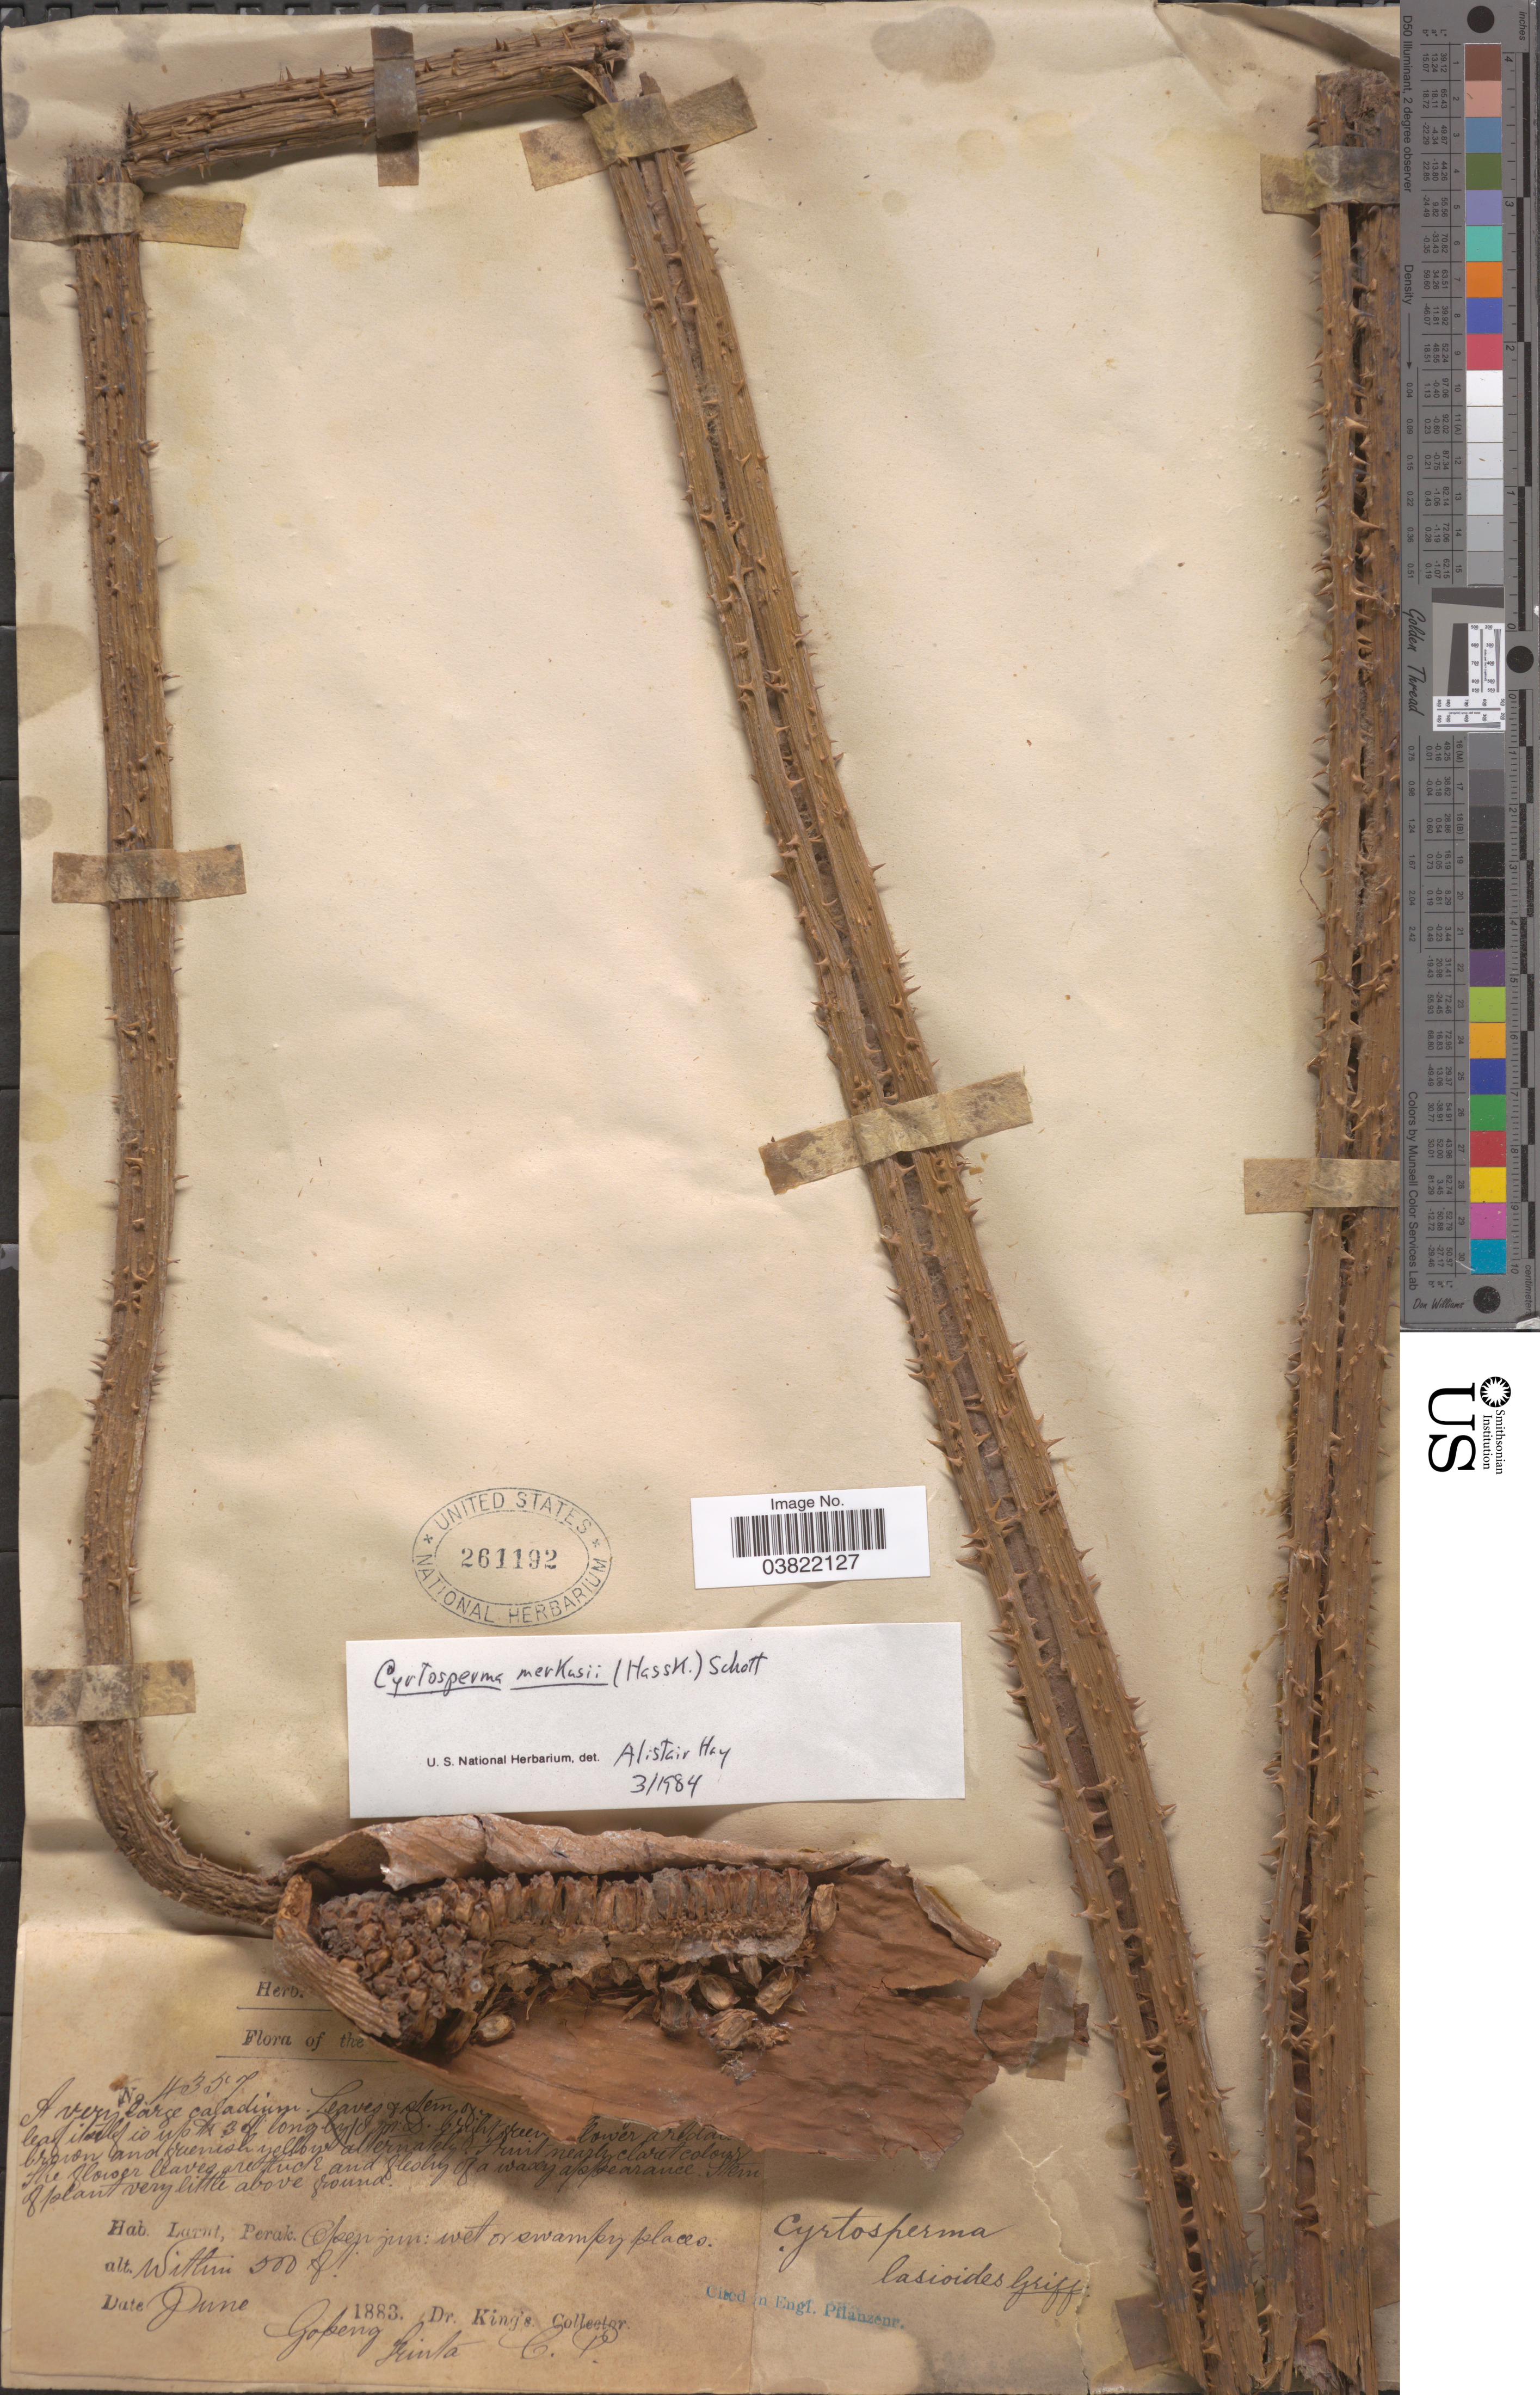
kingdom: Plantae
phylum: Tracheophyta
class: Liliopsida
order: Alismatales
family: Araceae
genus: Cyrtosperma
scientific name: Cyrtosperma merkusii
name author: (Hassk.) Schott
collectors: Dr. King's collector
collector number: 4357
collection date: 1883-06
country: Malaysia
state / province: Perak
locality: The [illegible text]. Larut. Gopeng Srinta C.P.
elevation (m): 152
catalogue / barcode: US 261192